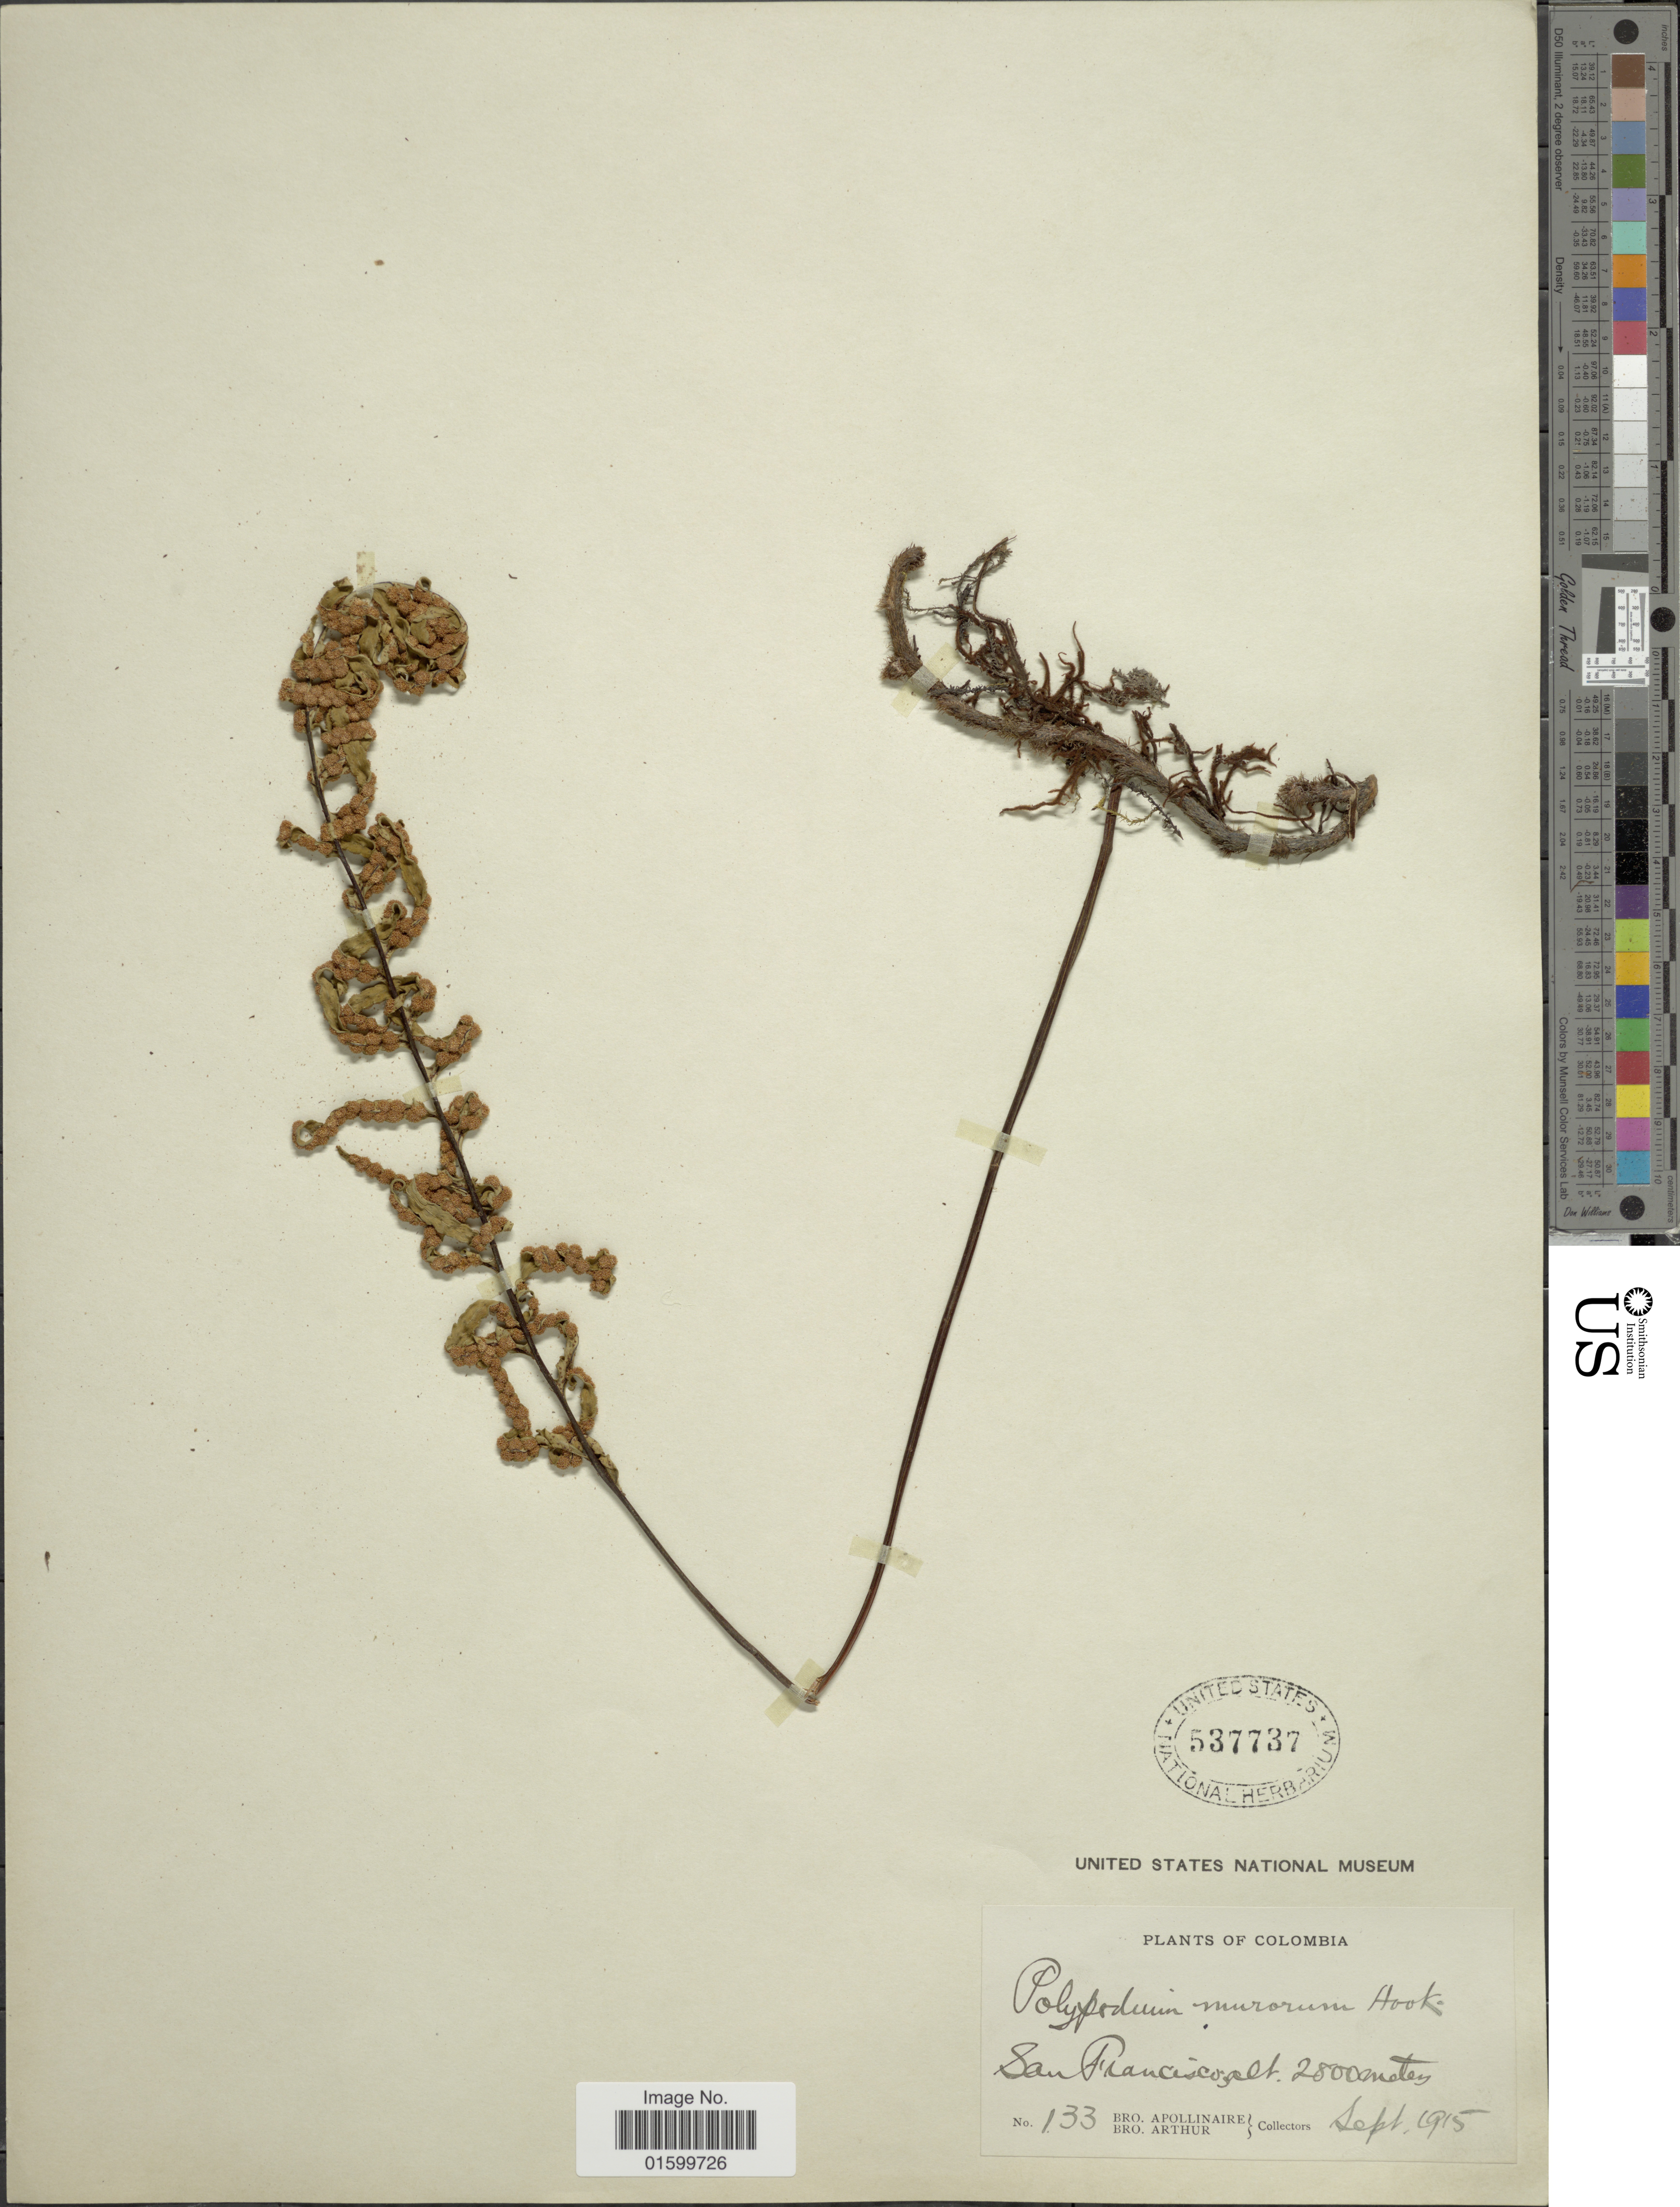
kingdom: Plantae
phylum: Tracheophyta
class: Polypodiopsida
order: Polypodiales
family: Polypodiaceae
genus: Pleopeltis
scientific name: Pleopeltis murorum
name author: (Hook.) A.R. Sm. & Tejero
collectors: Bro. Apollinaire & Bro. Arthur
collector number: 13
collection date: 1915-09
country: Colombia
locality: San Francisco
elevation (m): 2800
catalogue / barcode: US 537737